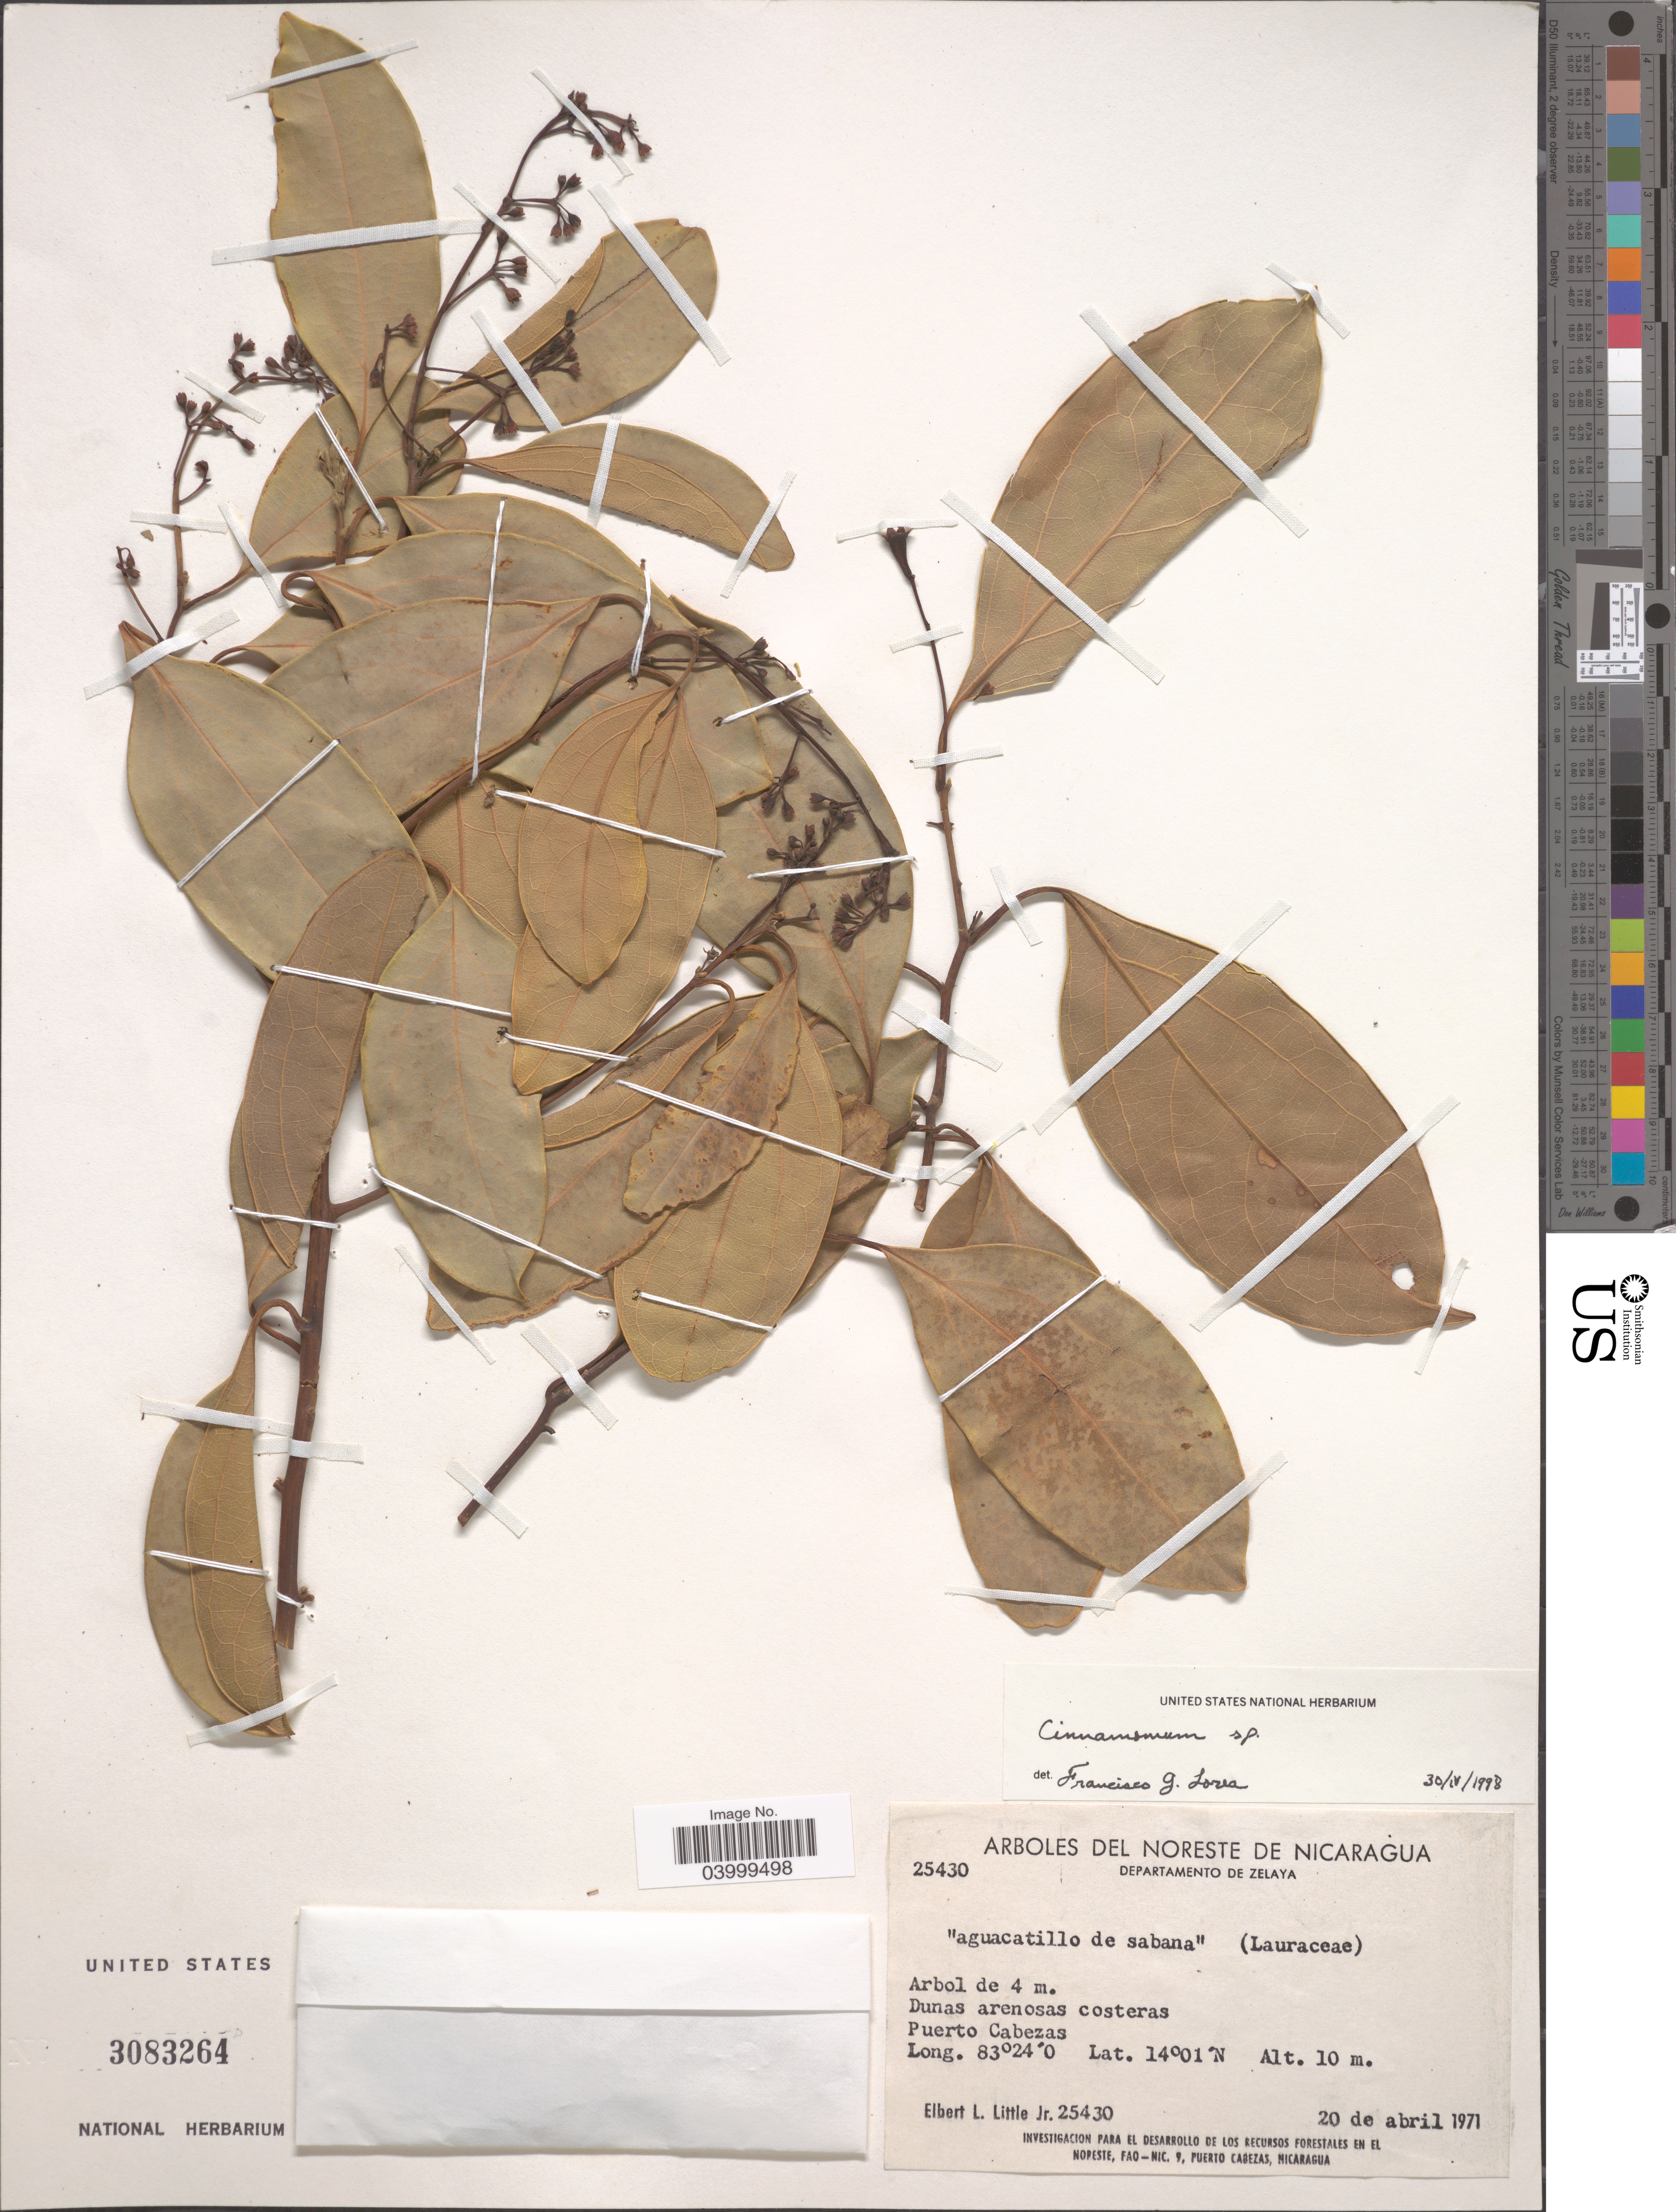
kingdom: Plantae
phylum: Tracheophyta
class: Magnoliopsida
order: Laurales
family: Lauraceae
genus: Cinnamomum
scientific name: Cinnamomum sp.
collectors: E. L. Little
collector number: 25430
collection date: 1971-04-20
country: Nicaragua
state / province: Atlántico Norte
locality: Noreste de Nicaragua. Departamento de Zelaya. Dunas arenosas costeras. Puerto Cabezas.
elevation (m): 10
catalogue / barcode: US 3083264